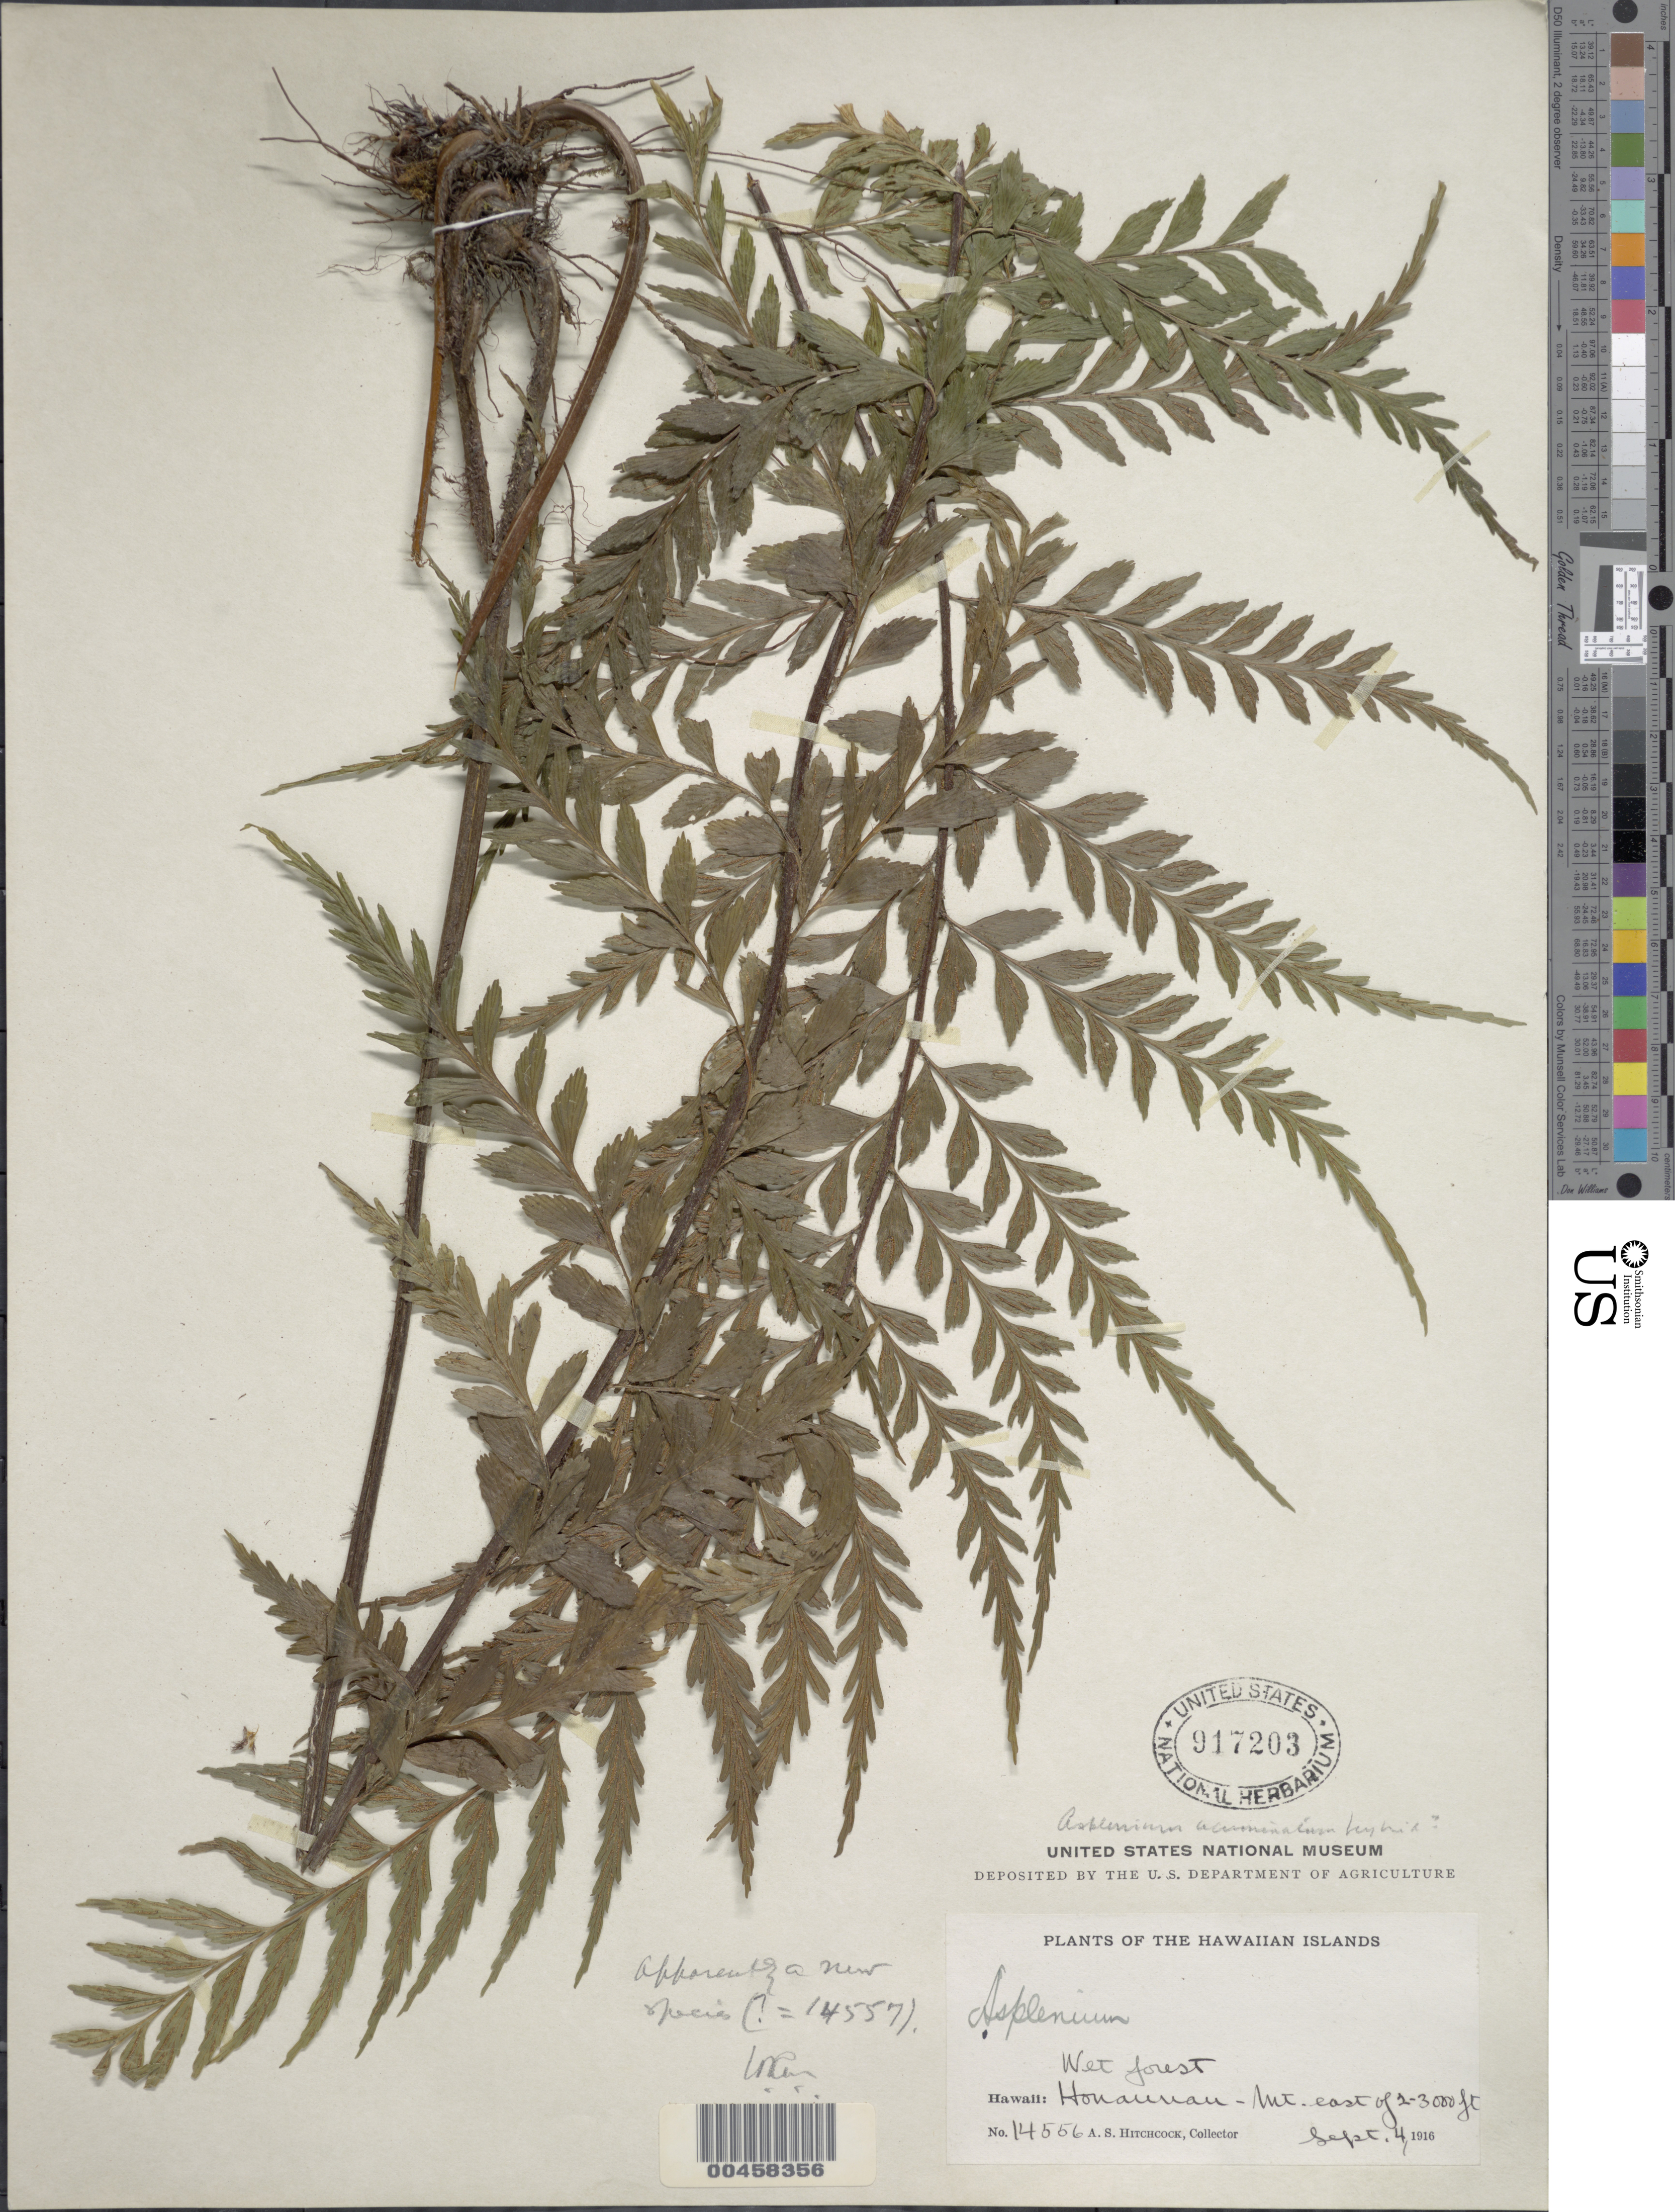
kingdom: Plantae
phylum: Tracheophyta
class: Polypodiopsida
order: Polypodiales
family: Aspleniaceae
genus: Asplenium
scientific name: Asplenium polyodon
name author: G. Forst.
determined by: Wagner, W. L., (BOT), Smithsonian Institution - National Museum of Natural History (UNITED STATES)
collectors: A. S. Hitchcock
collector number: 14556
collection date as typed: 4 Sep 1916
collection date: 1916-09-04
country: United States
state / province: Hawaii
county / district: Hawaii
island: Hawaii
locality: Honaunau - Mt. east of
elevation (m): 610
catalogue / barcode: US 917203